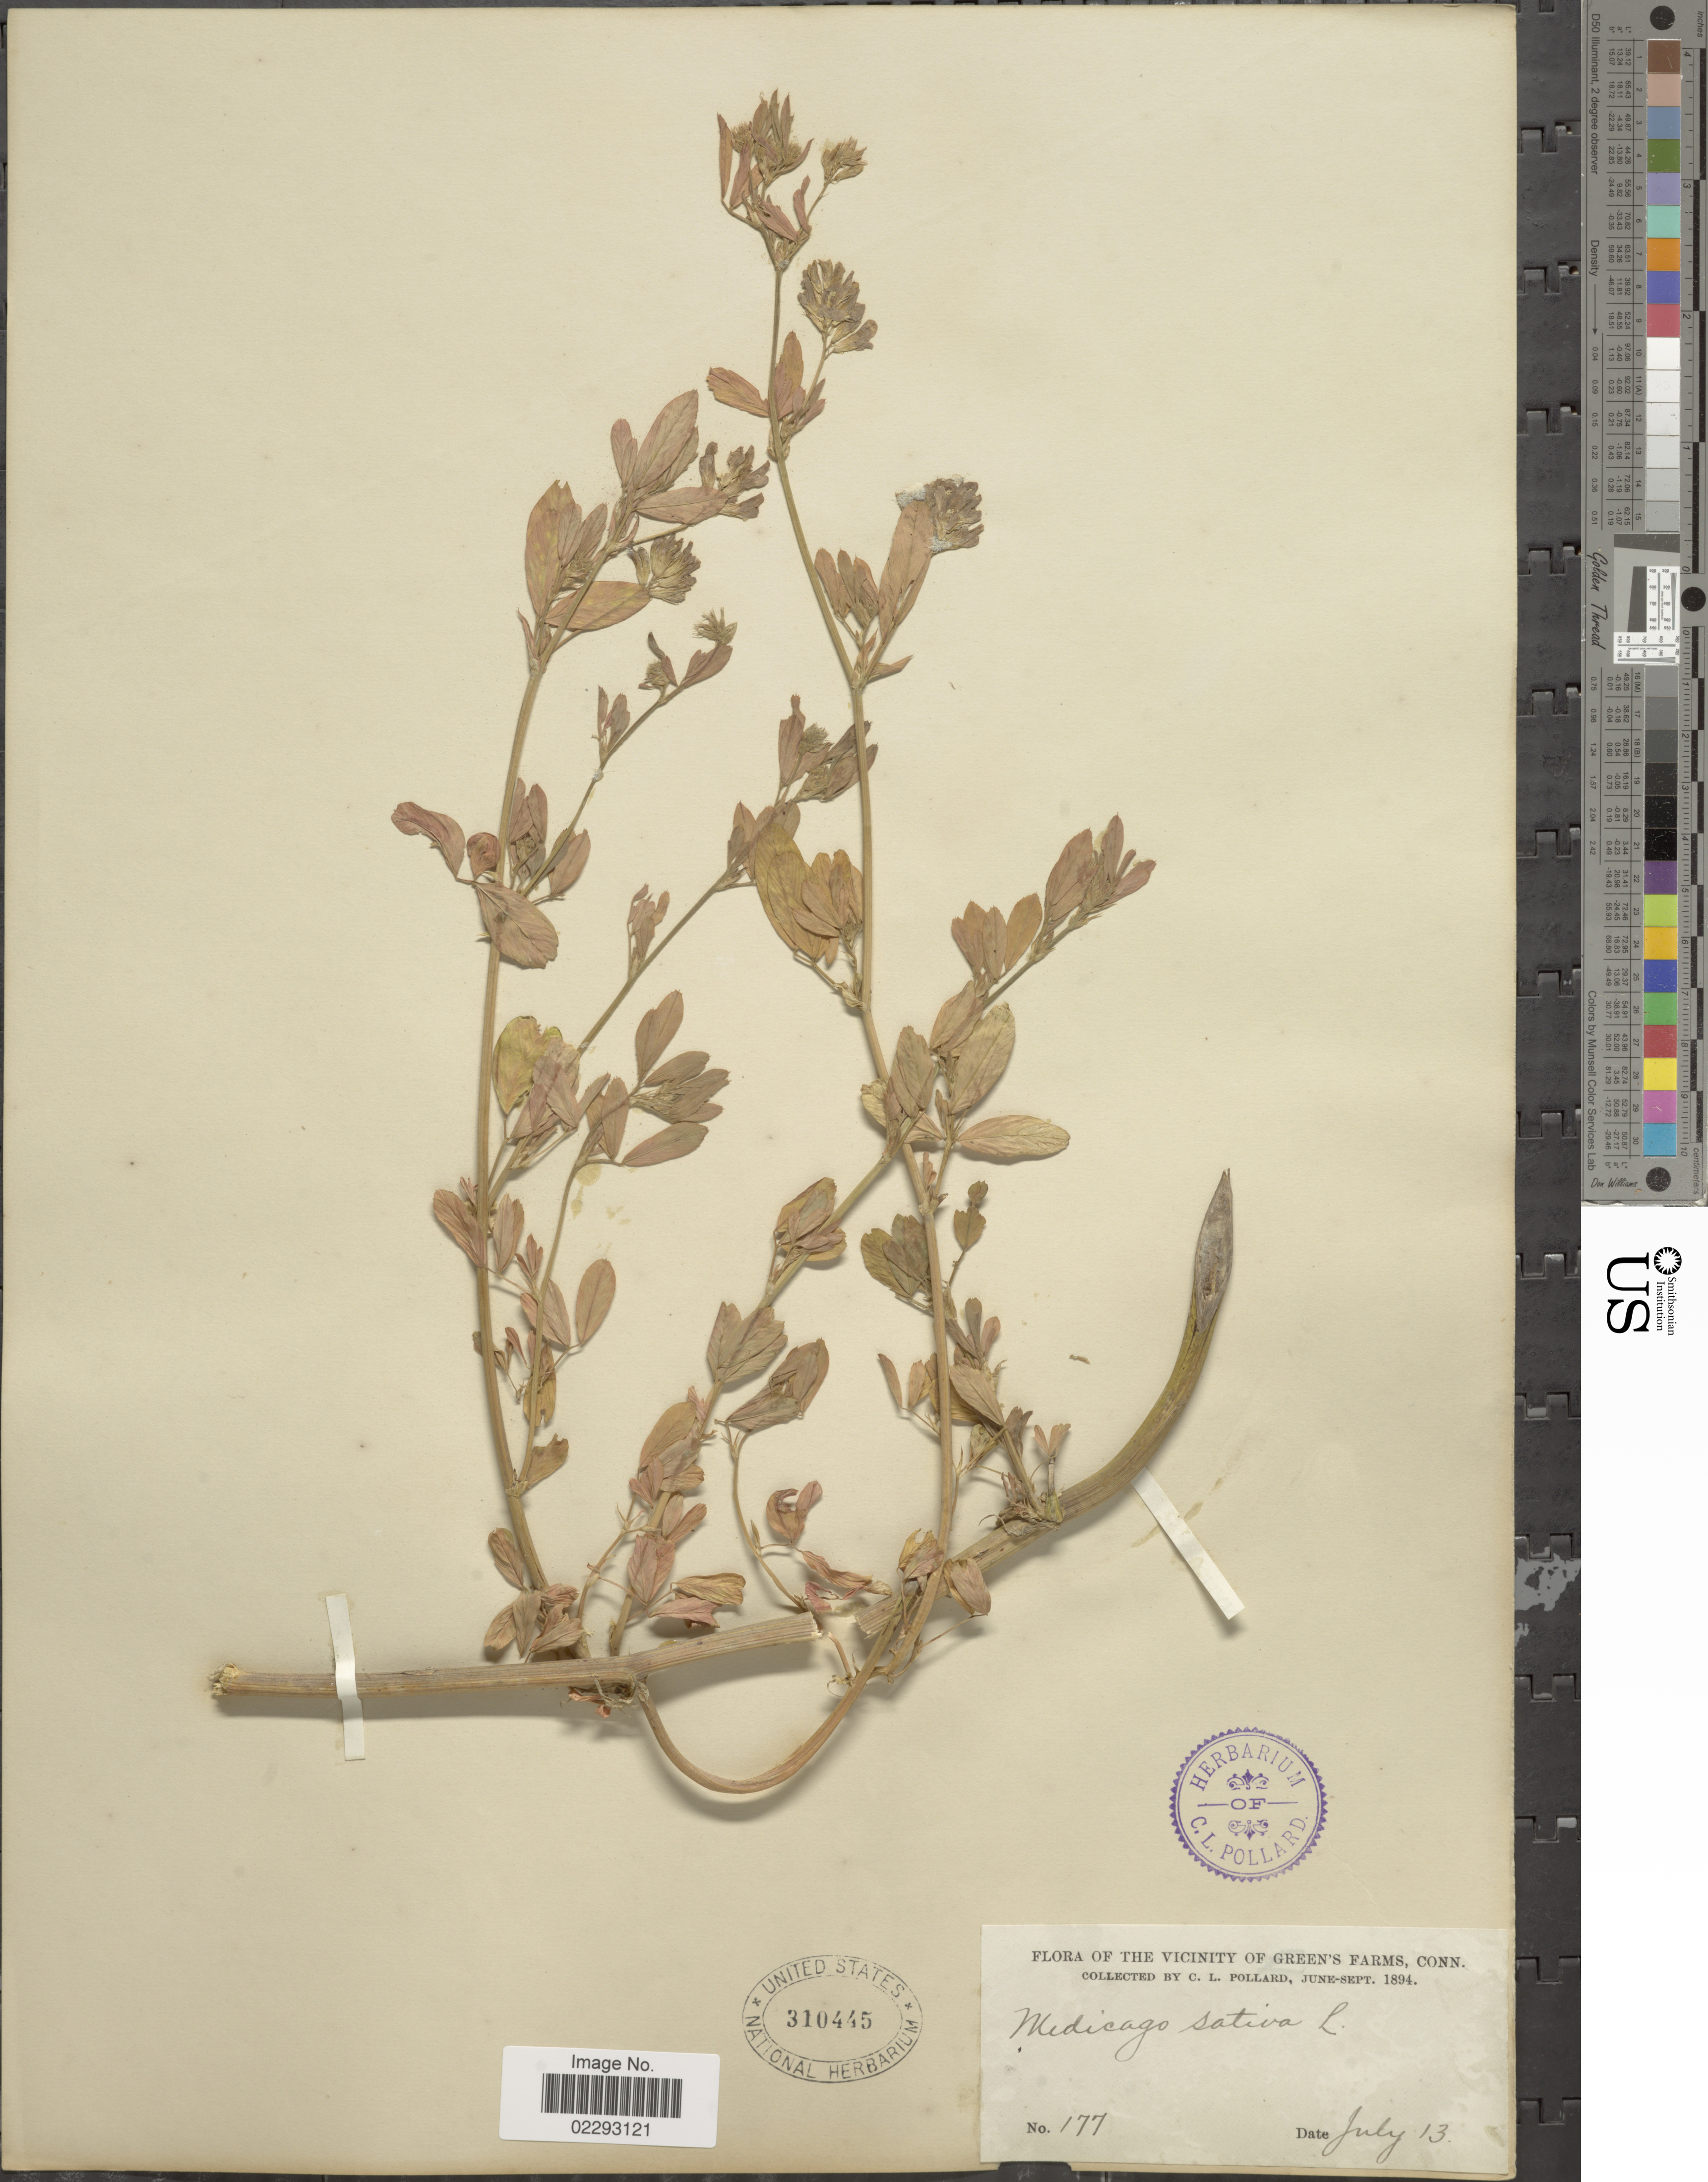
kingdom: Plantae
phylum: Tracheophyta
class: Magnoliopsida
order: Fabales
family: Fabaceae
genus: Medicago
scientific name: Medicago sativa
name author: L.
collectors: C. L. Pollard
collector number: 177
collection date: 1894-07-13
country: United States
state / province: Connecticut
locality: Vicinity of Green Farms, Conn.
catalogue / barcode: US 310445